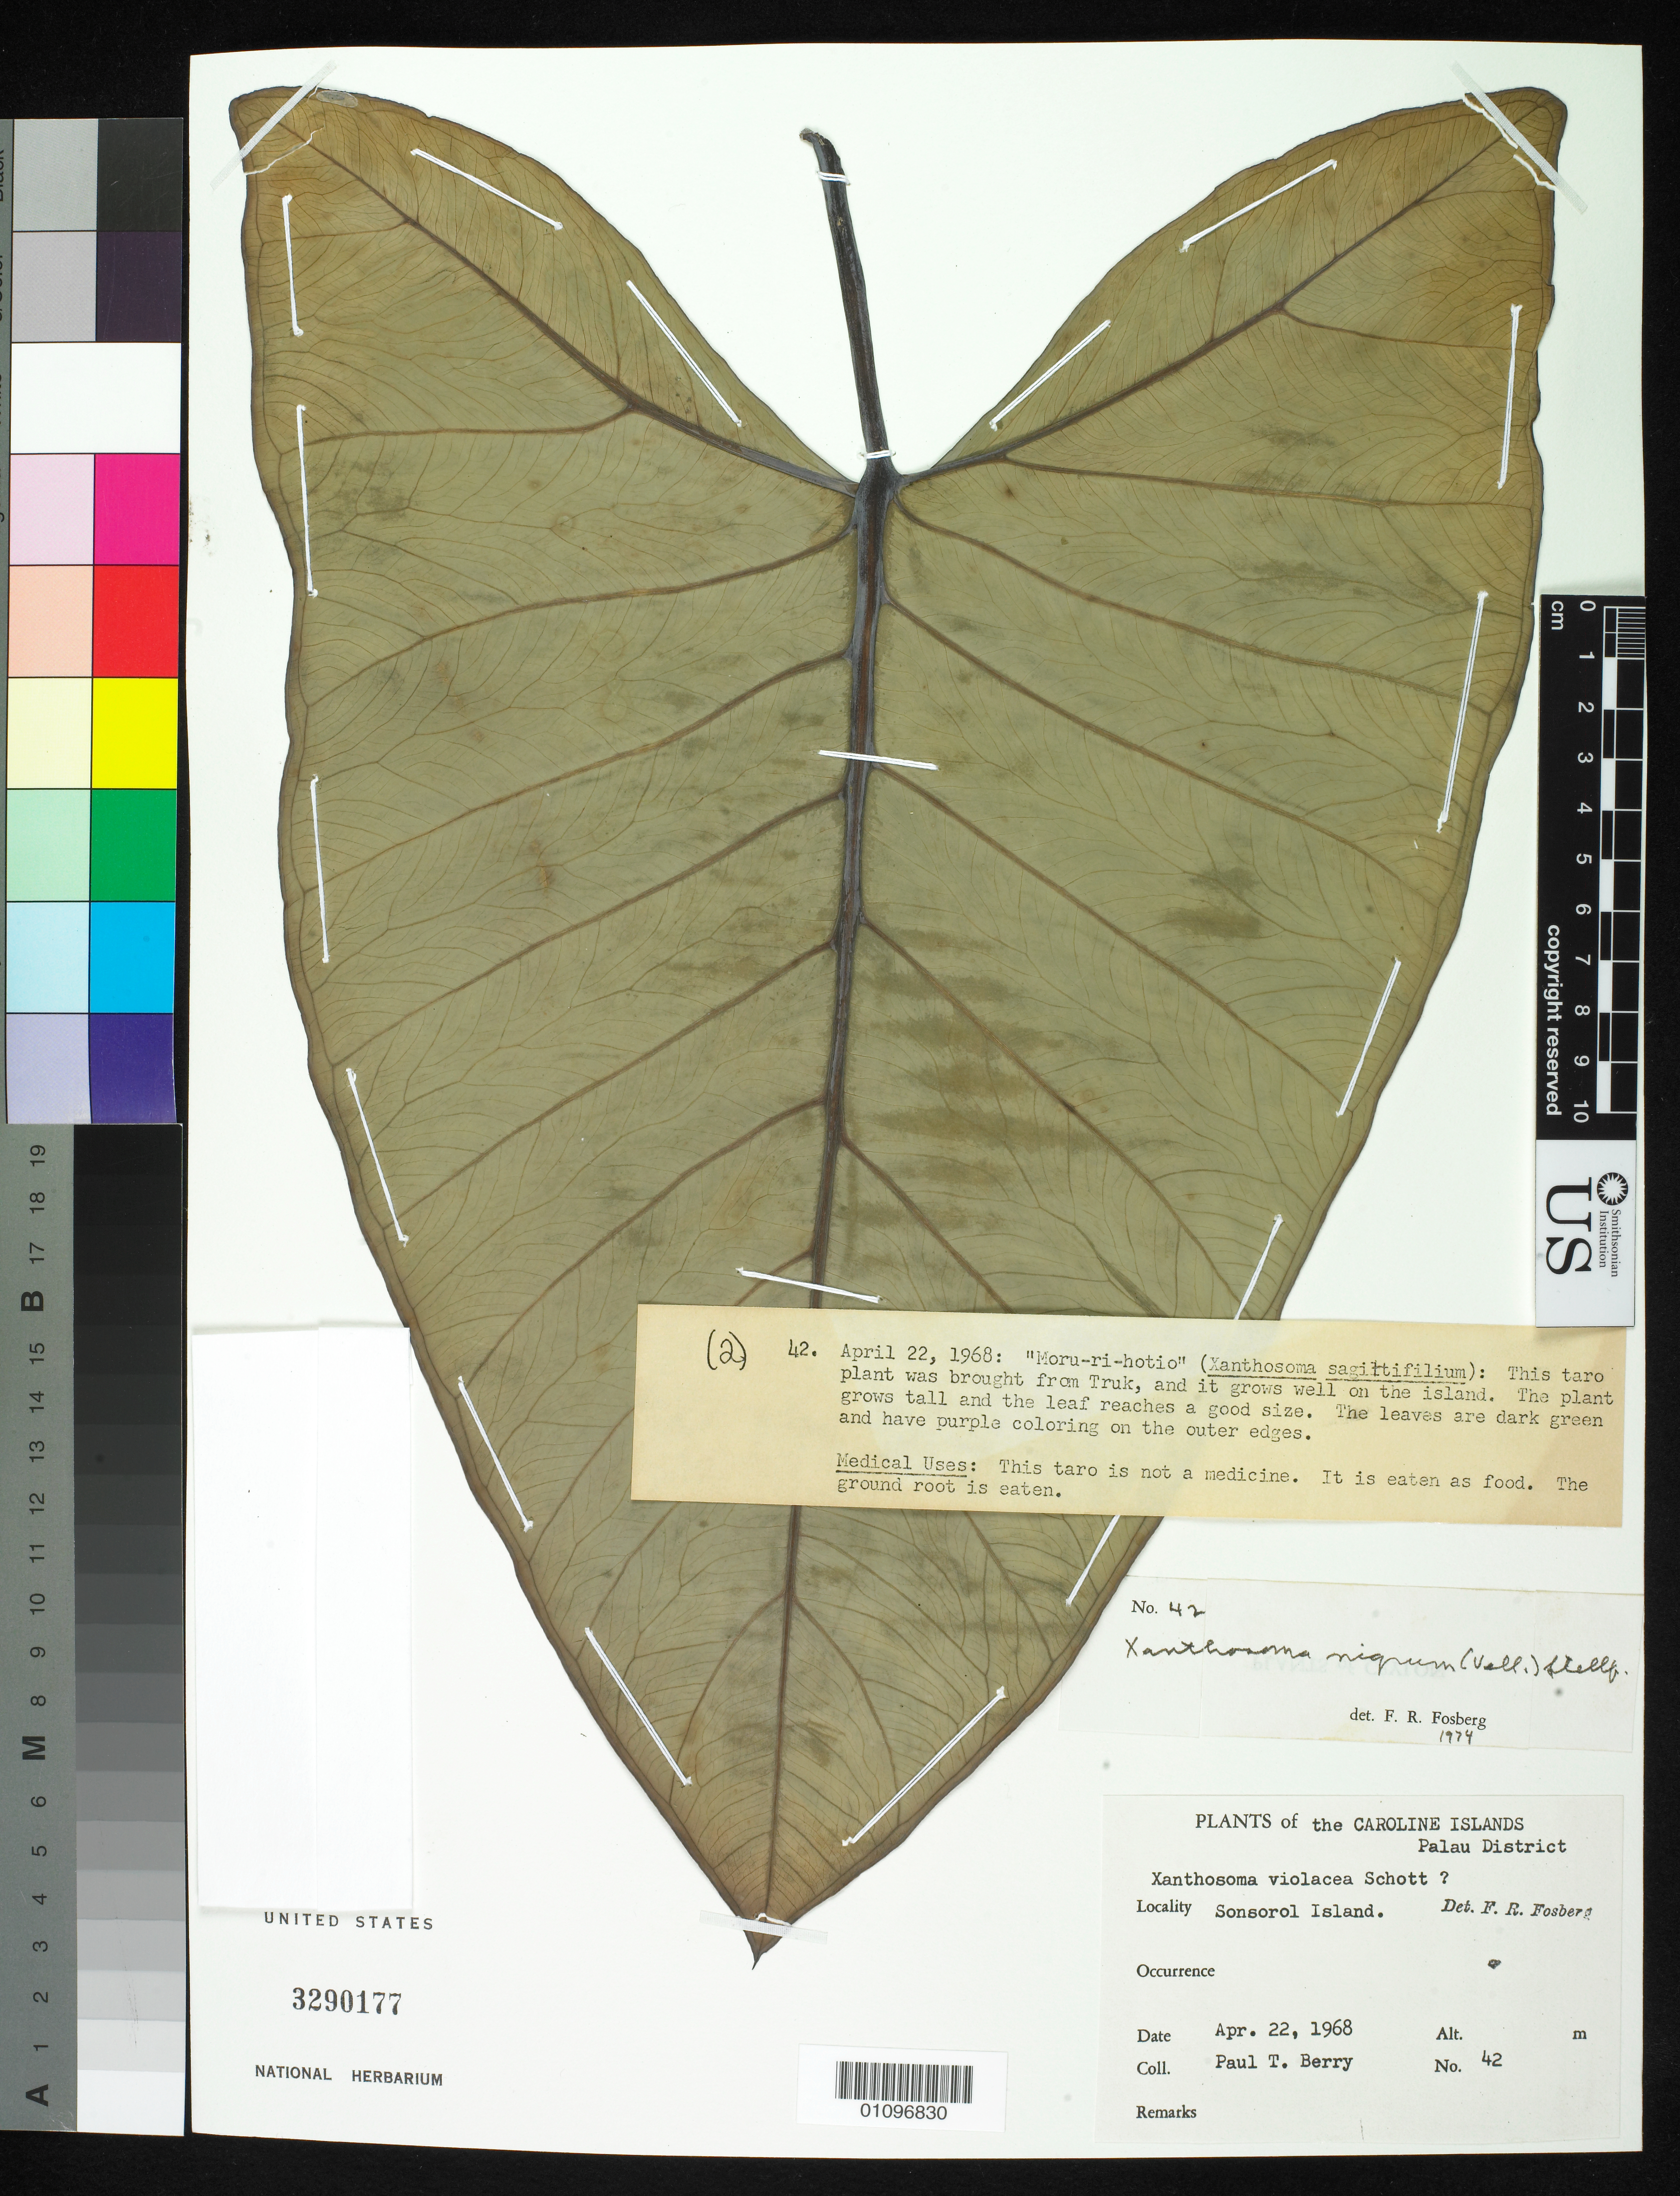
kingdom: Plantae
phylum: Tracheophyta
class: Liliopsida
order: Alismatales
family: Araceae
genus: Xanthosoma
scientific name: Xanthosoma nigrum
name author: (Vell.) Stellfeld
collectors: P. T. Berry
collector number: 42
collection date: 1968-04-22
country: Palau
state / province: Sonsorol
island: Sonsorol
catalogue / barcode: US 3290177